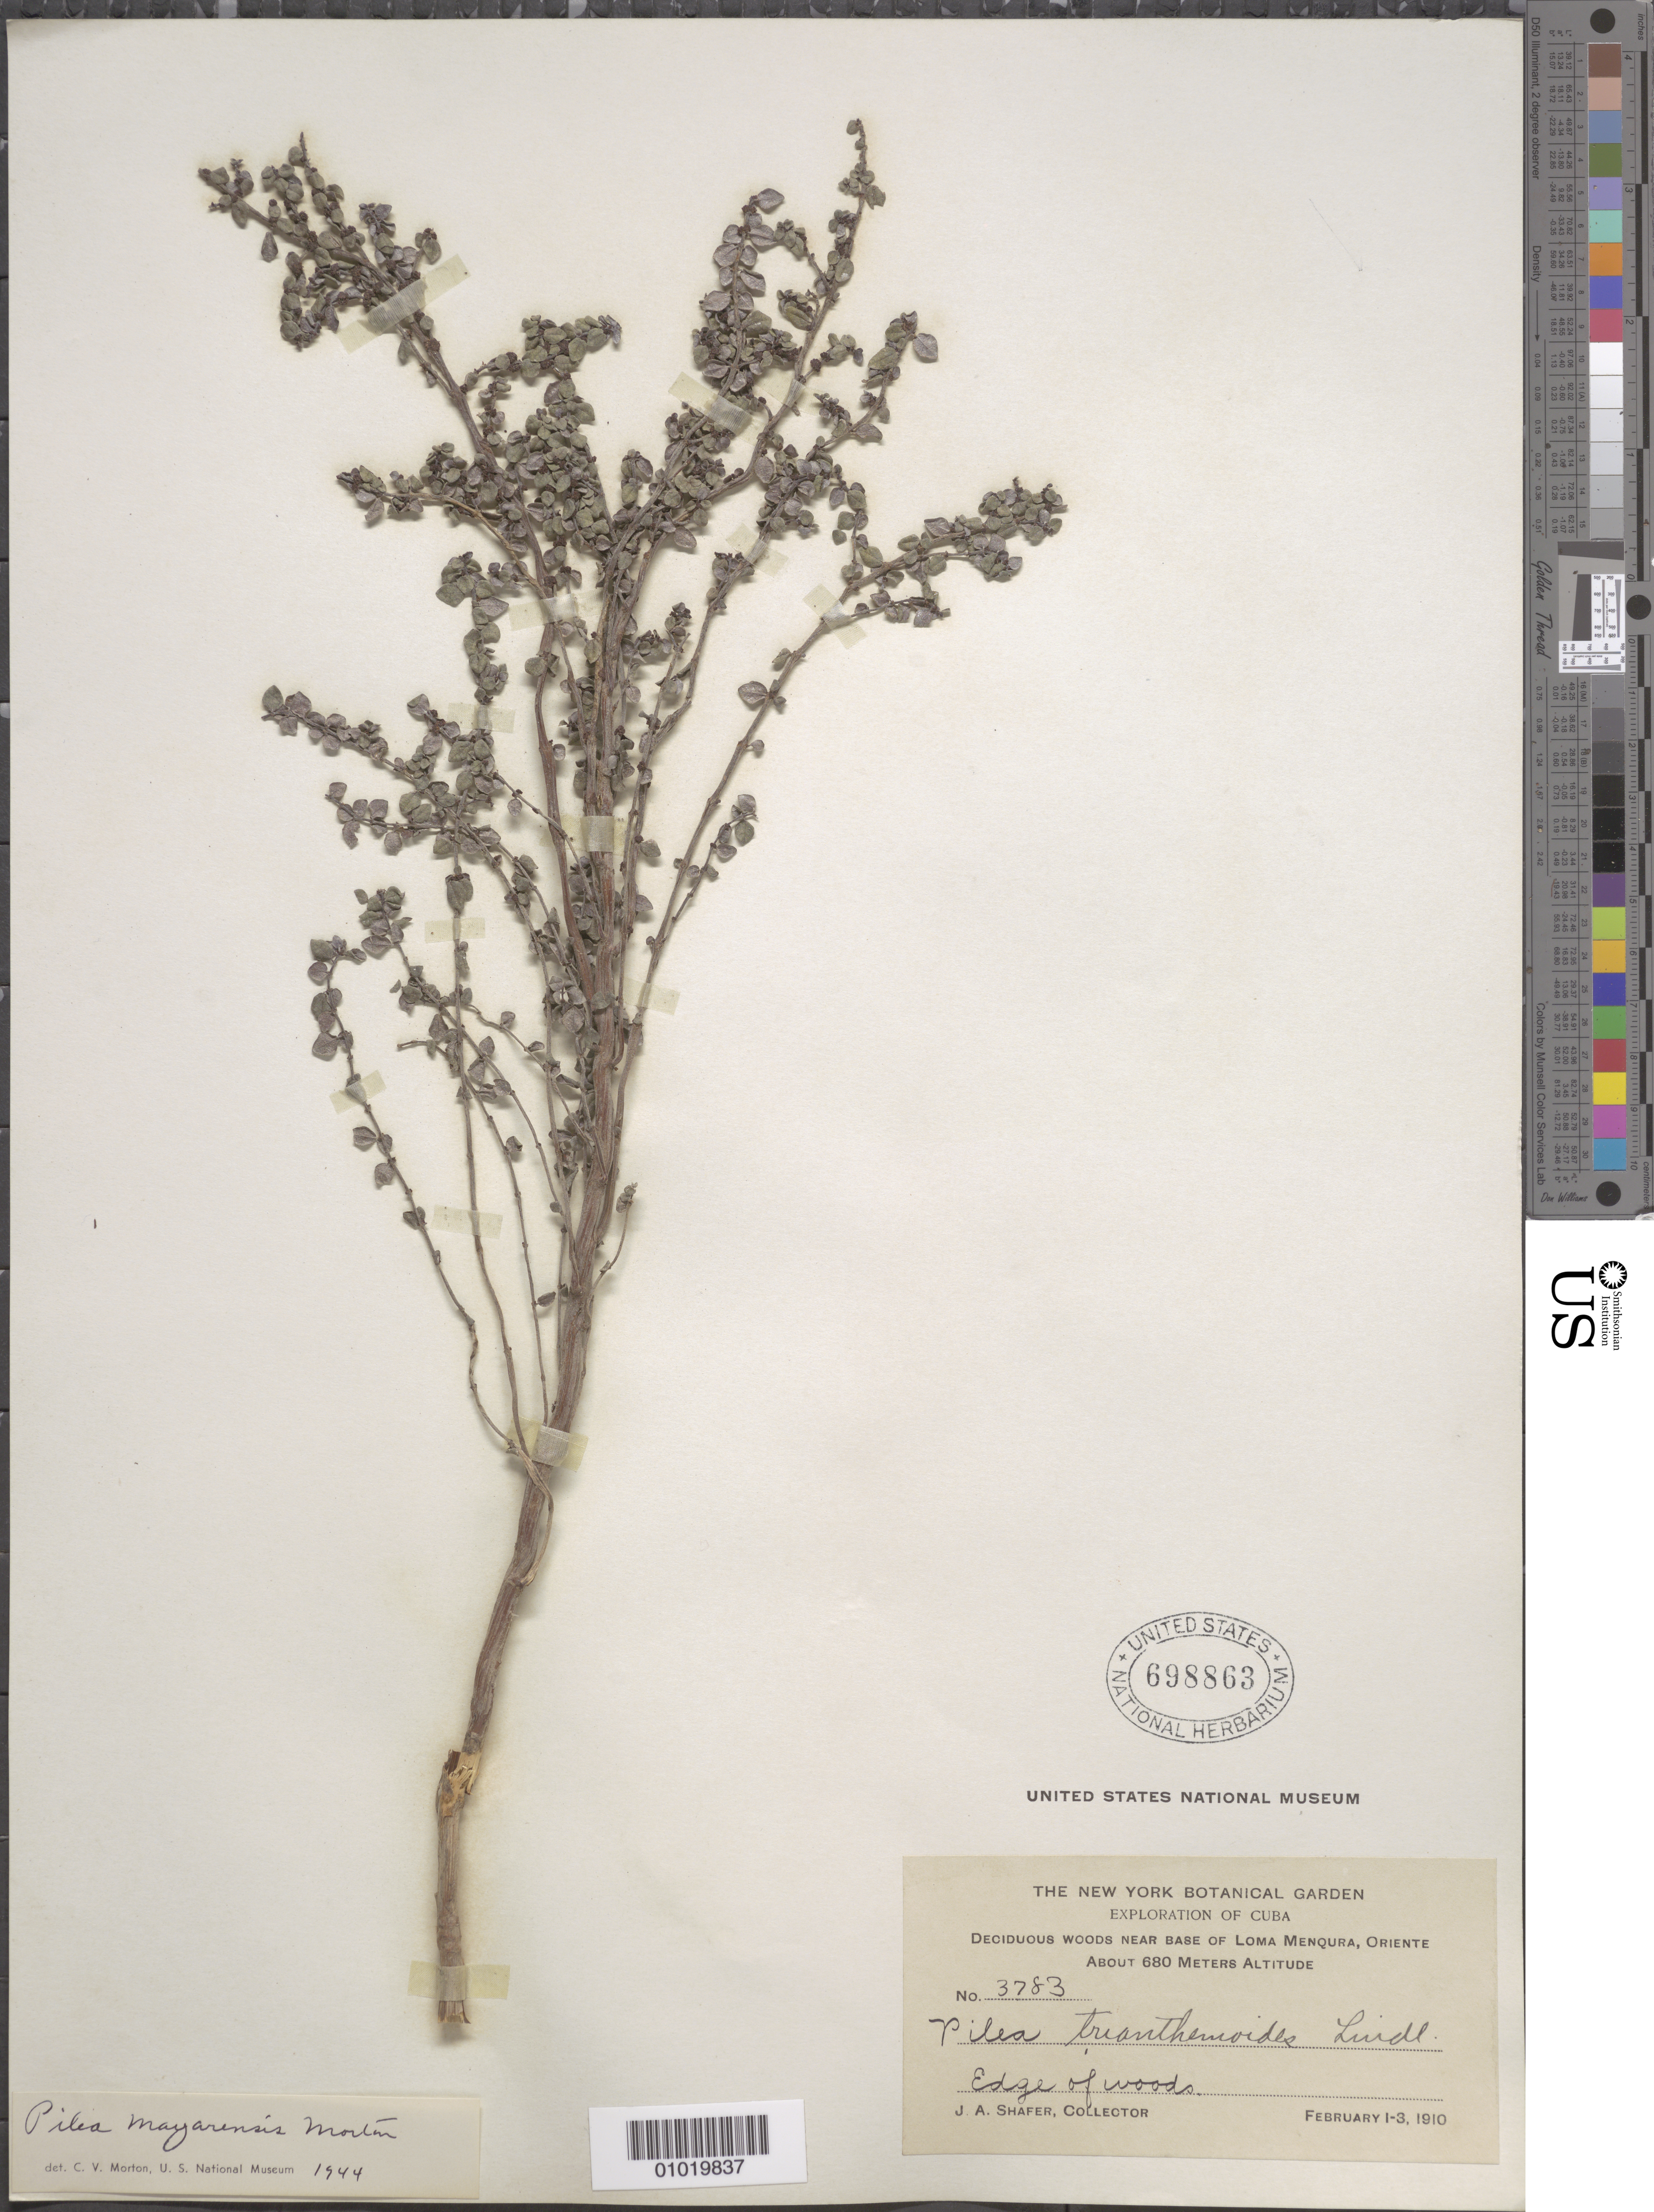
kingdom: Plantae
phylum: Tracheophyta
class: Magnoliopsida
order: Rosales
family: Urticaceae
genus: Pilea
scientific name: Pilea mayarensis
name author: C.V. Morton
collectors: J. A. Shafer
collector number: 3783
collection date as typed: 01 Feb 1910 to 03 Feb 1910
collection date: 1910-02-01/1910-02-03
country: Cuba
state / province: Oriente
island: Cuba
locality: Deciduous woods near base of Loma Menqura, Oriente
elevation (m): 680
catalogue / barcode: US 698863